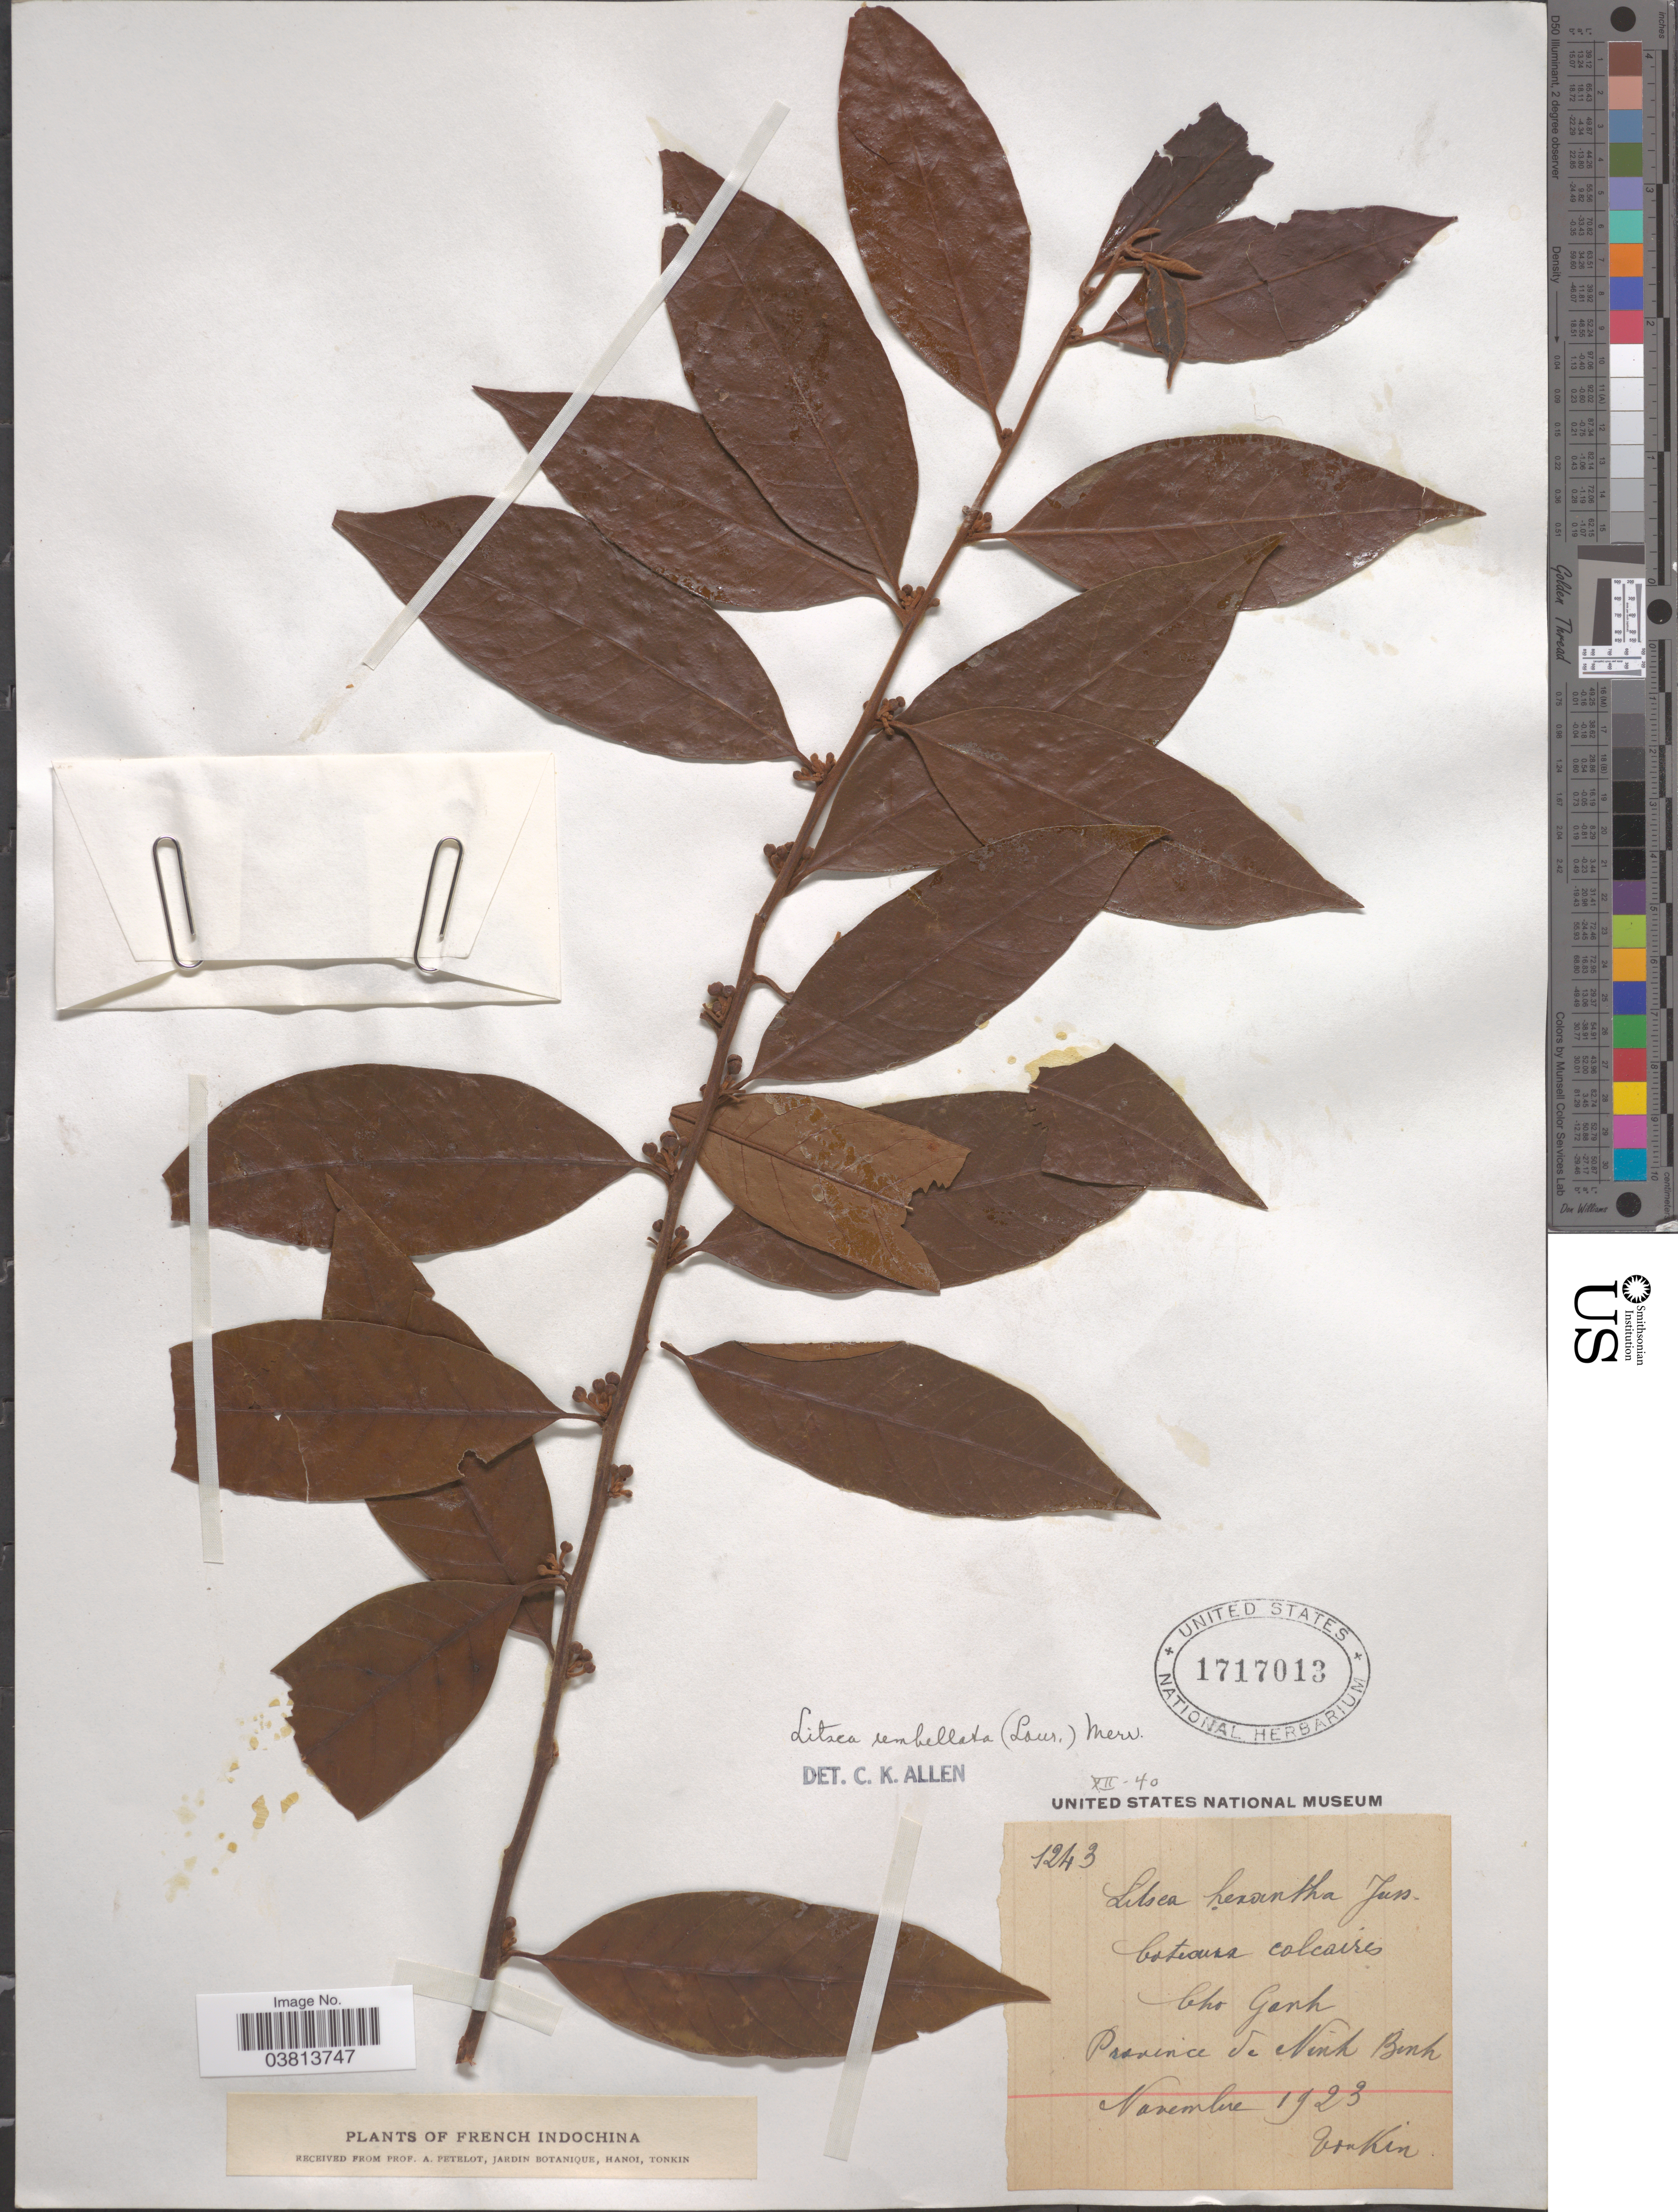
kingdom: Plantae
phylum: Tracheophyta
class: Magnoliopsida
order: Laurales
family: Lauraceae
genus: Litsea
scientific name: Litsea amara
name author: Blume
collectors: P. A. Pételot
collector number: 1243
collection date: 1923-11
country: Vietnam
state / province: Ninh Binh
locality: French Indochina. Cho Ganh.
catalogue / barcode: US 1717013